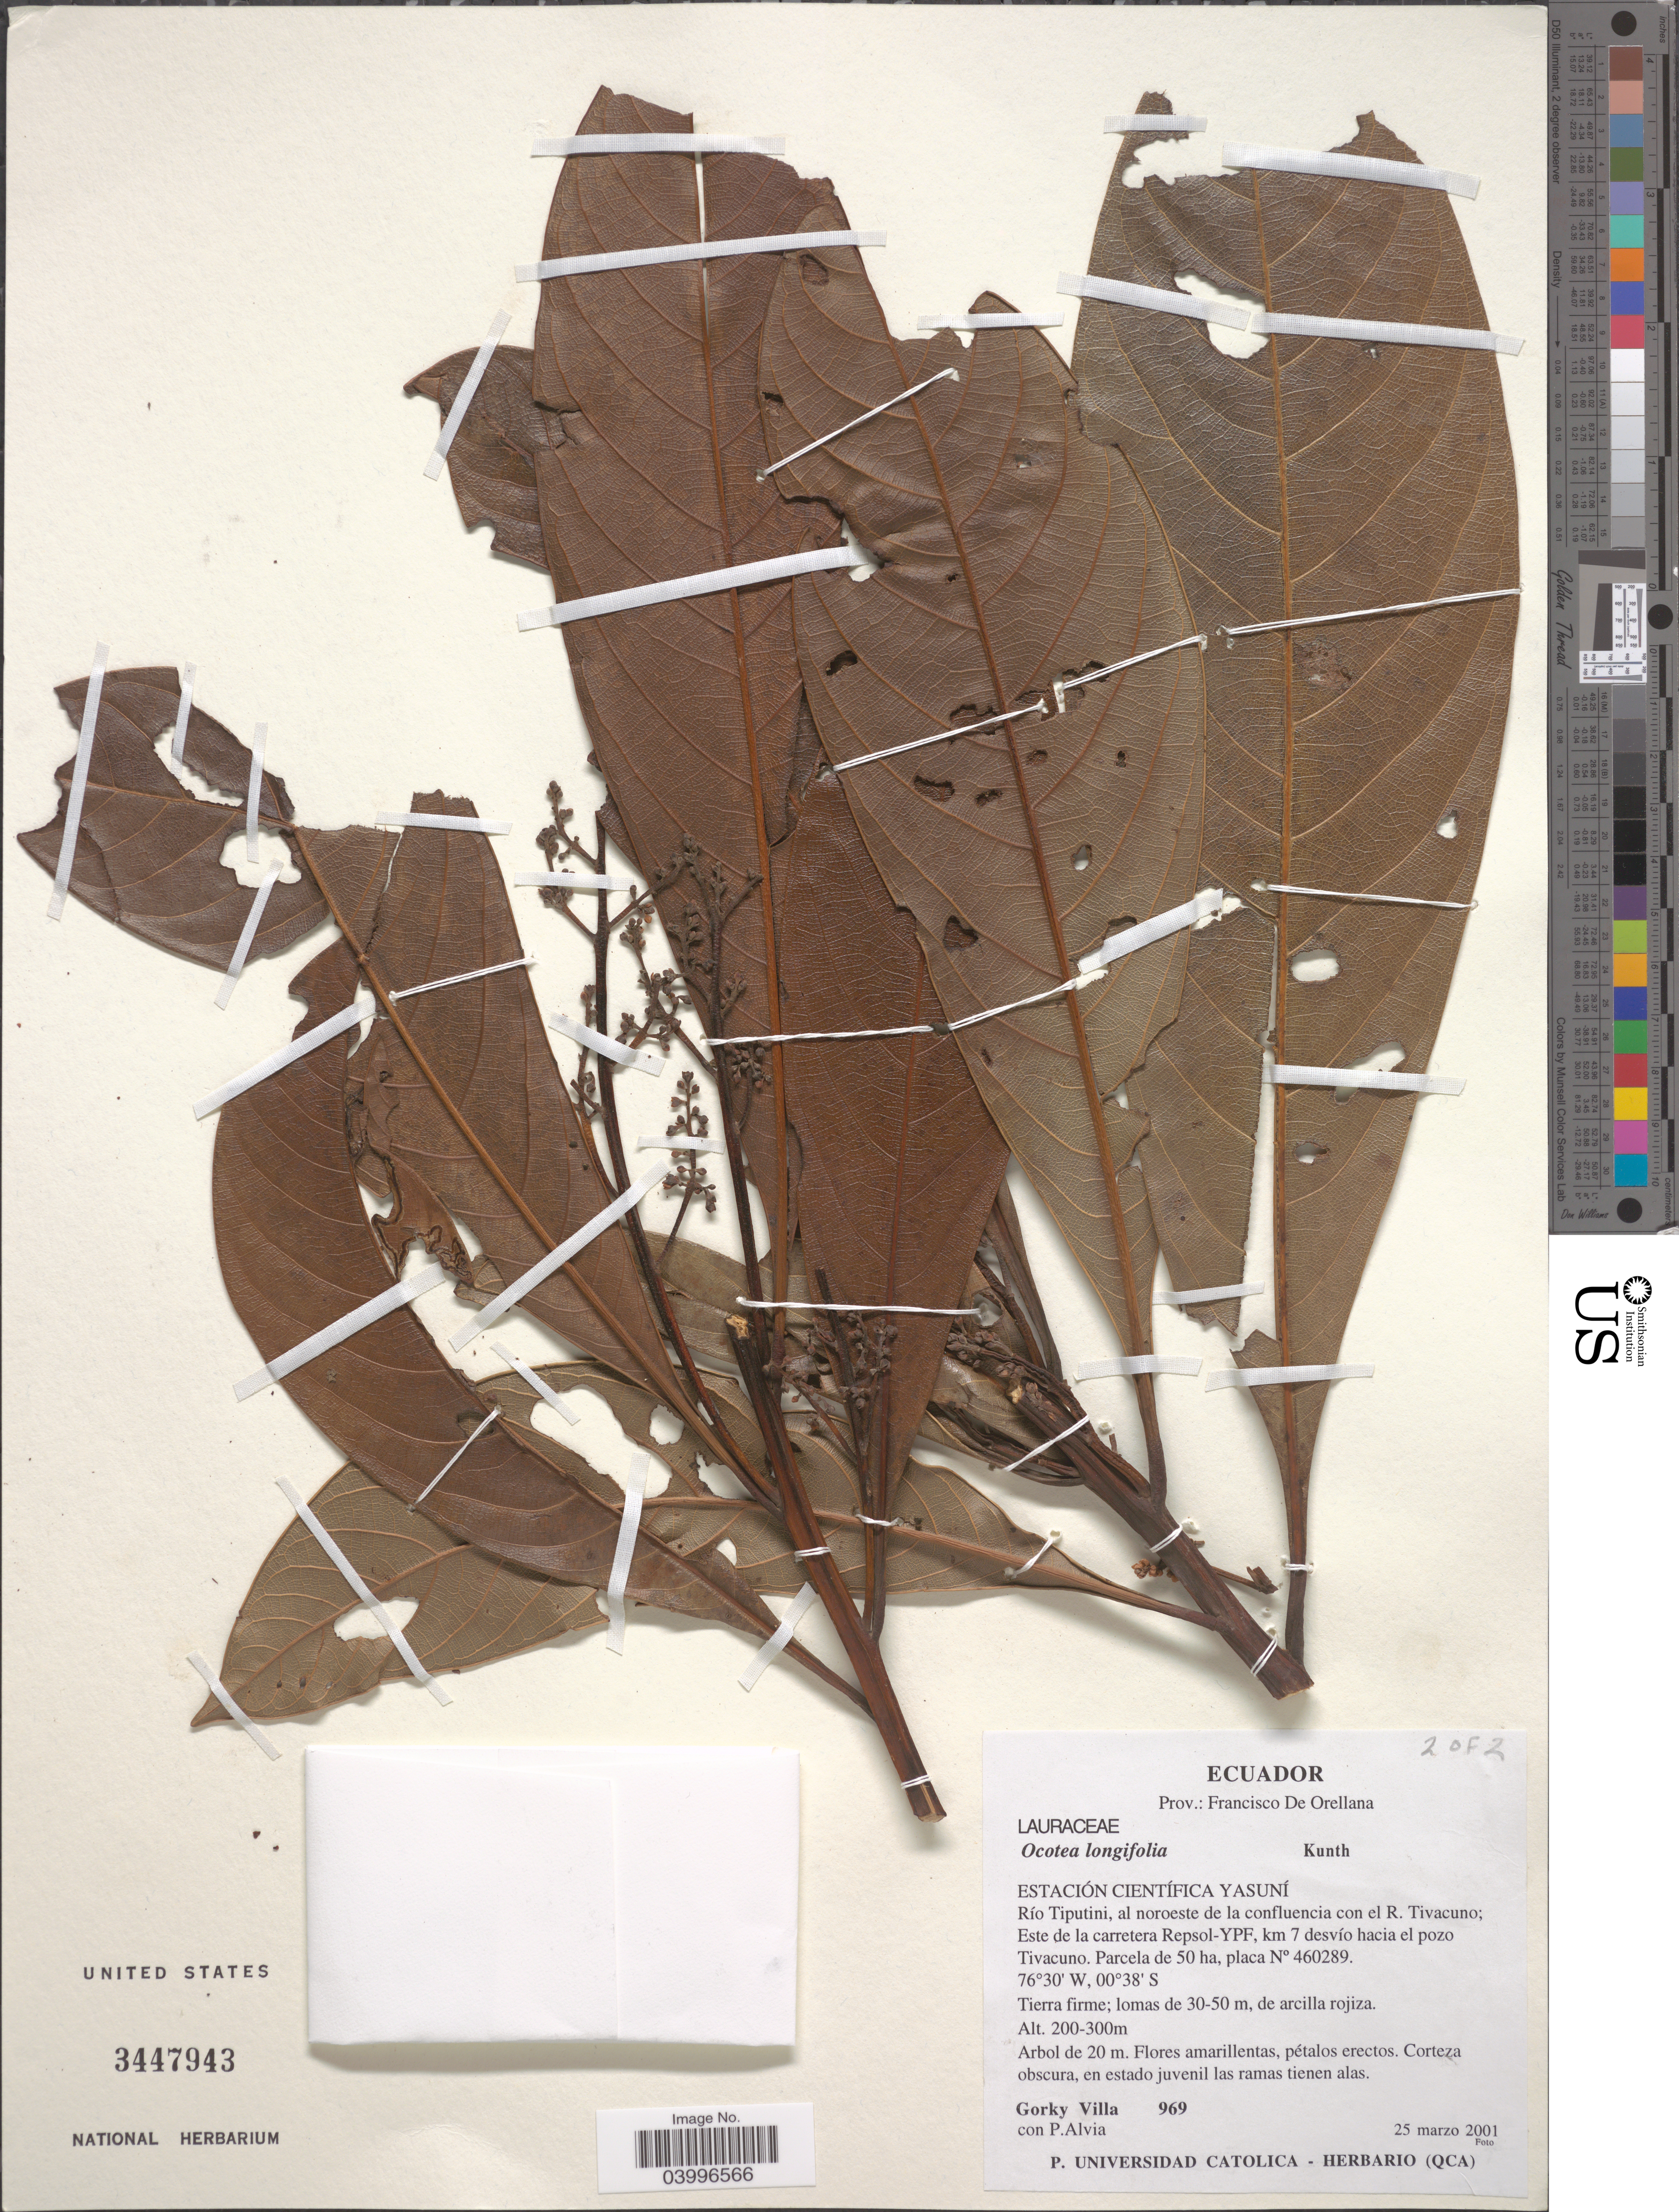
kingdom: Plantae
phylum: Tracheophyta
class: Magnoliopsida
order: Laurales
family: Lauraceae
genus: Ocotea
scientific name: Ocotea longifolia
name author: Kunth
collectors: G. Villa & P. Alvia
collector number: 969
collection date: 2001-03-25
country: Ecuador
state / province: Orellana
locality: Francisco De Orellana. Estación Científica Yasuní. Río Tiputini, al noroeste de la confluencia con el R. Tivacuno; Este de la carretera Repsol-YPF, km 7 desvío hacia el pozo Tivacuno. Parcela 50 ha, placa Nº 460289 [unsure placement].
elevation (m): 200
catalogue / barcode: US 3447943